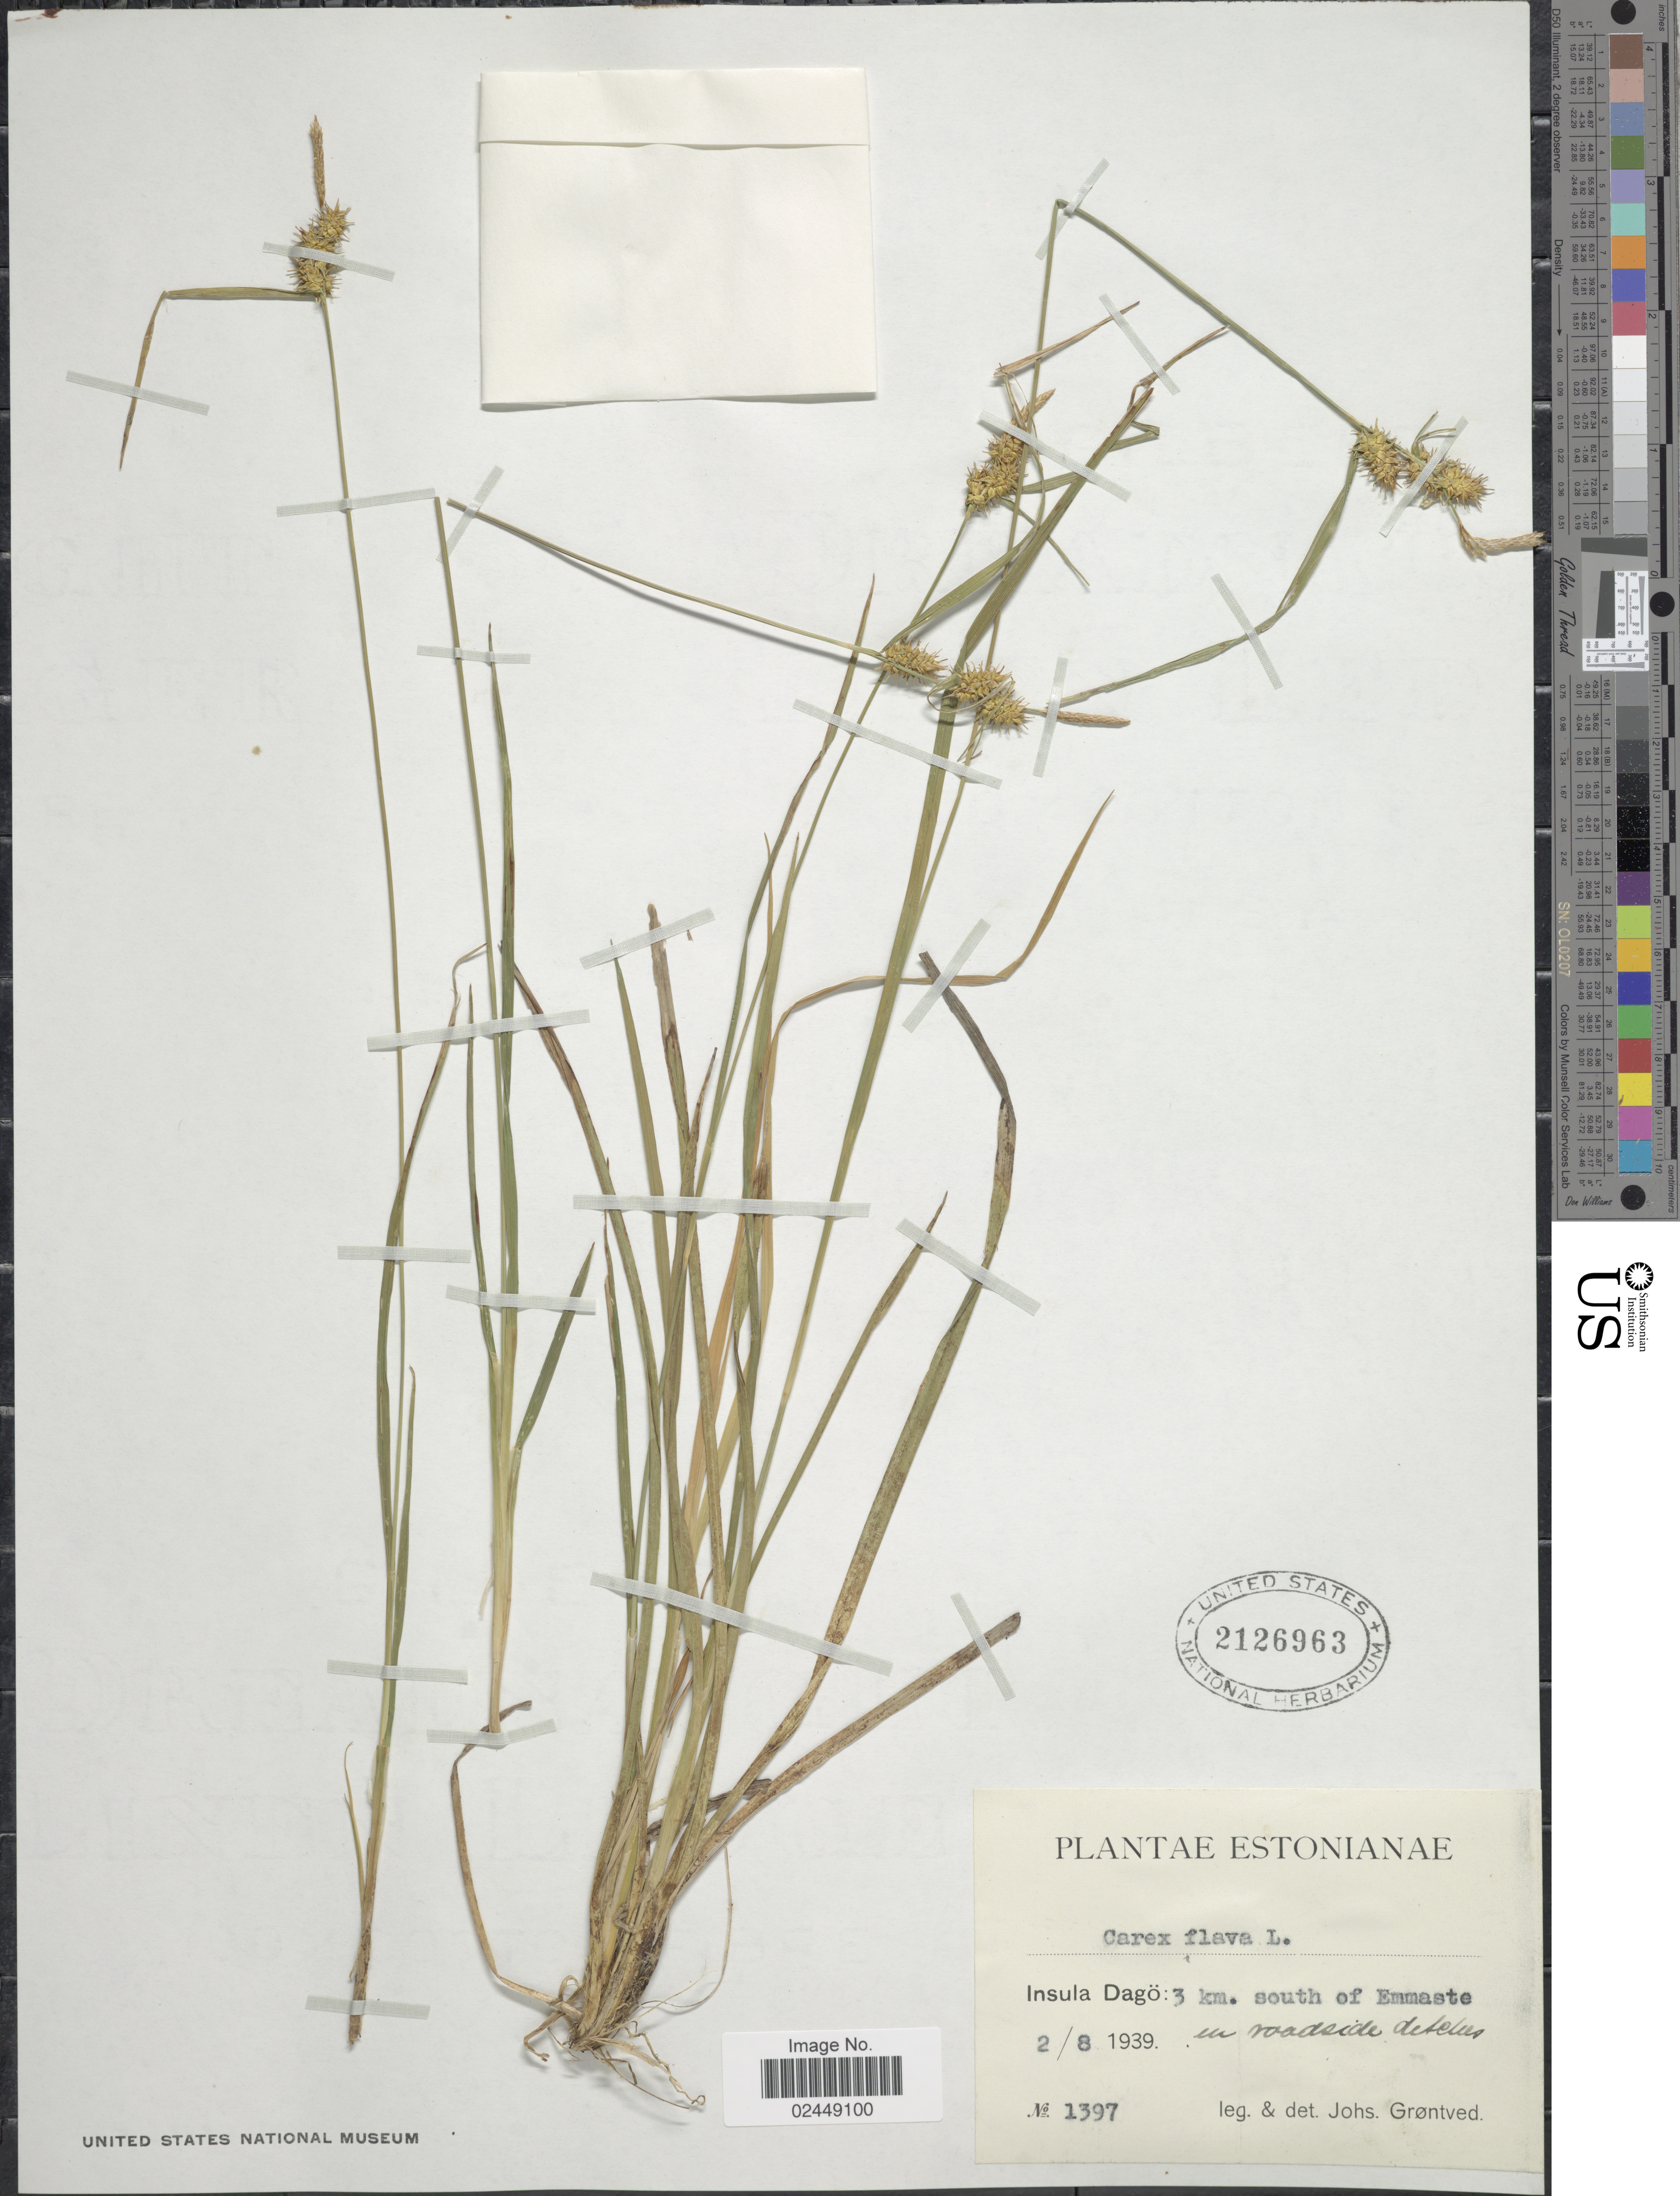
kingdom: Plantae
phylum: Tracheophyta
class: Liliopsida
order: Poales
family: Cyperaceae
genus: Carex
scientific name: Carex flava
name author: L.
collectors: J. Grøntved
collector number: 1397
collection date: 1939-08-02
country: Estonia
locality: Insula Dagö: 3 km south of Emmaste in roadside [illegible text]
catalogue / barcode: US 2126963